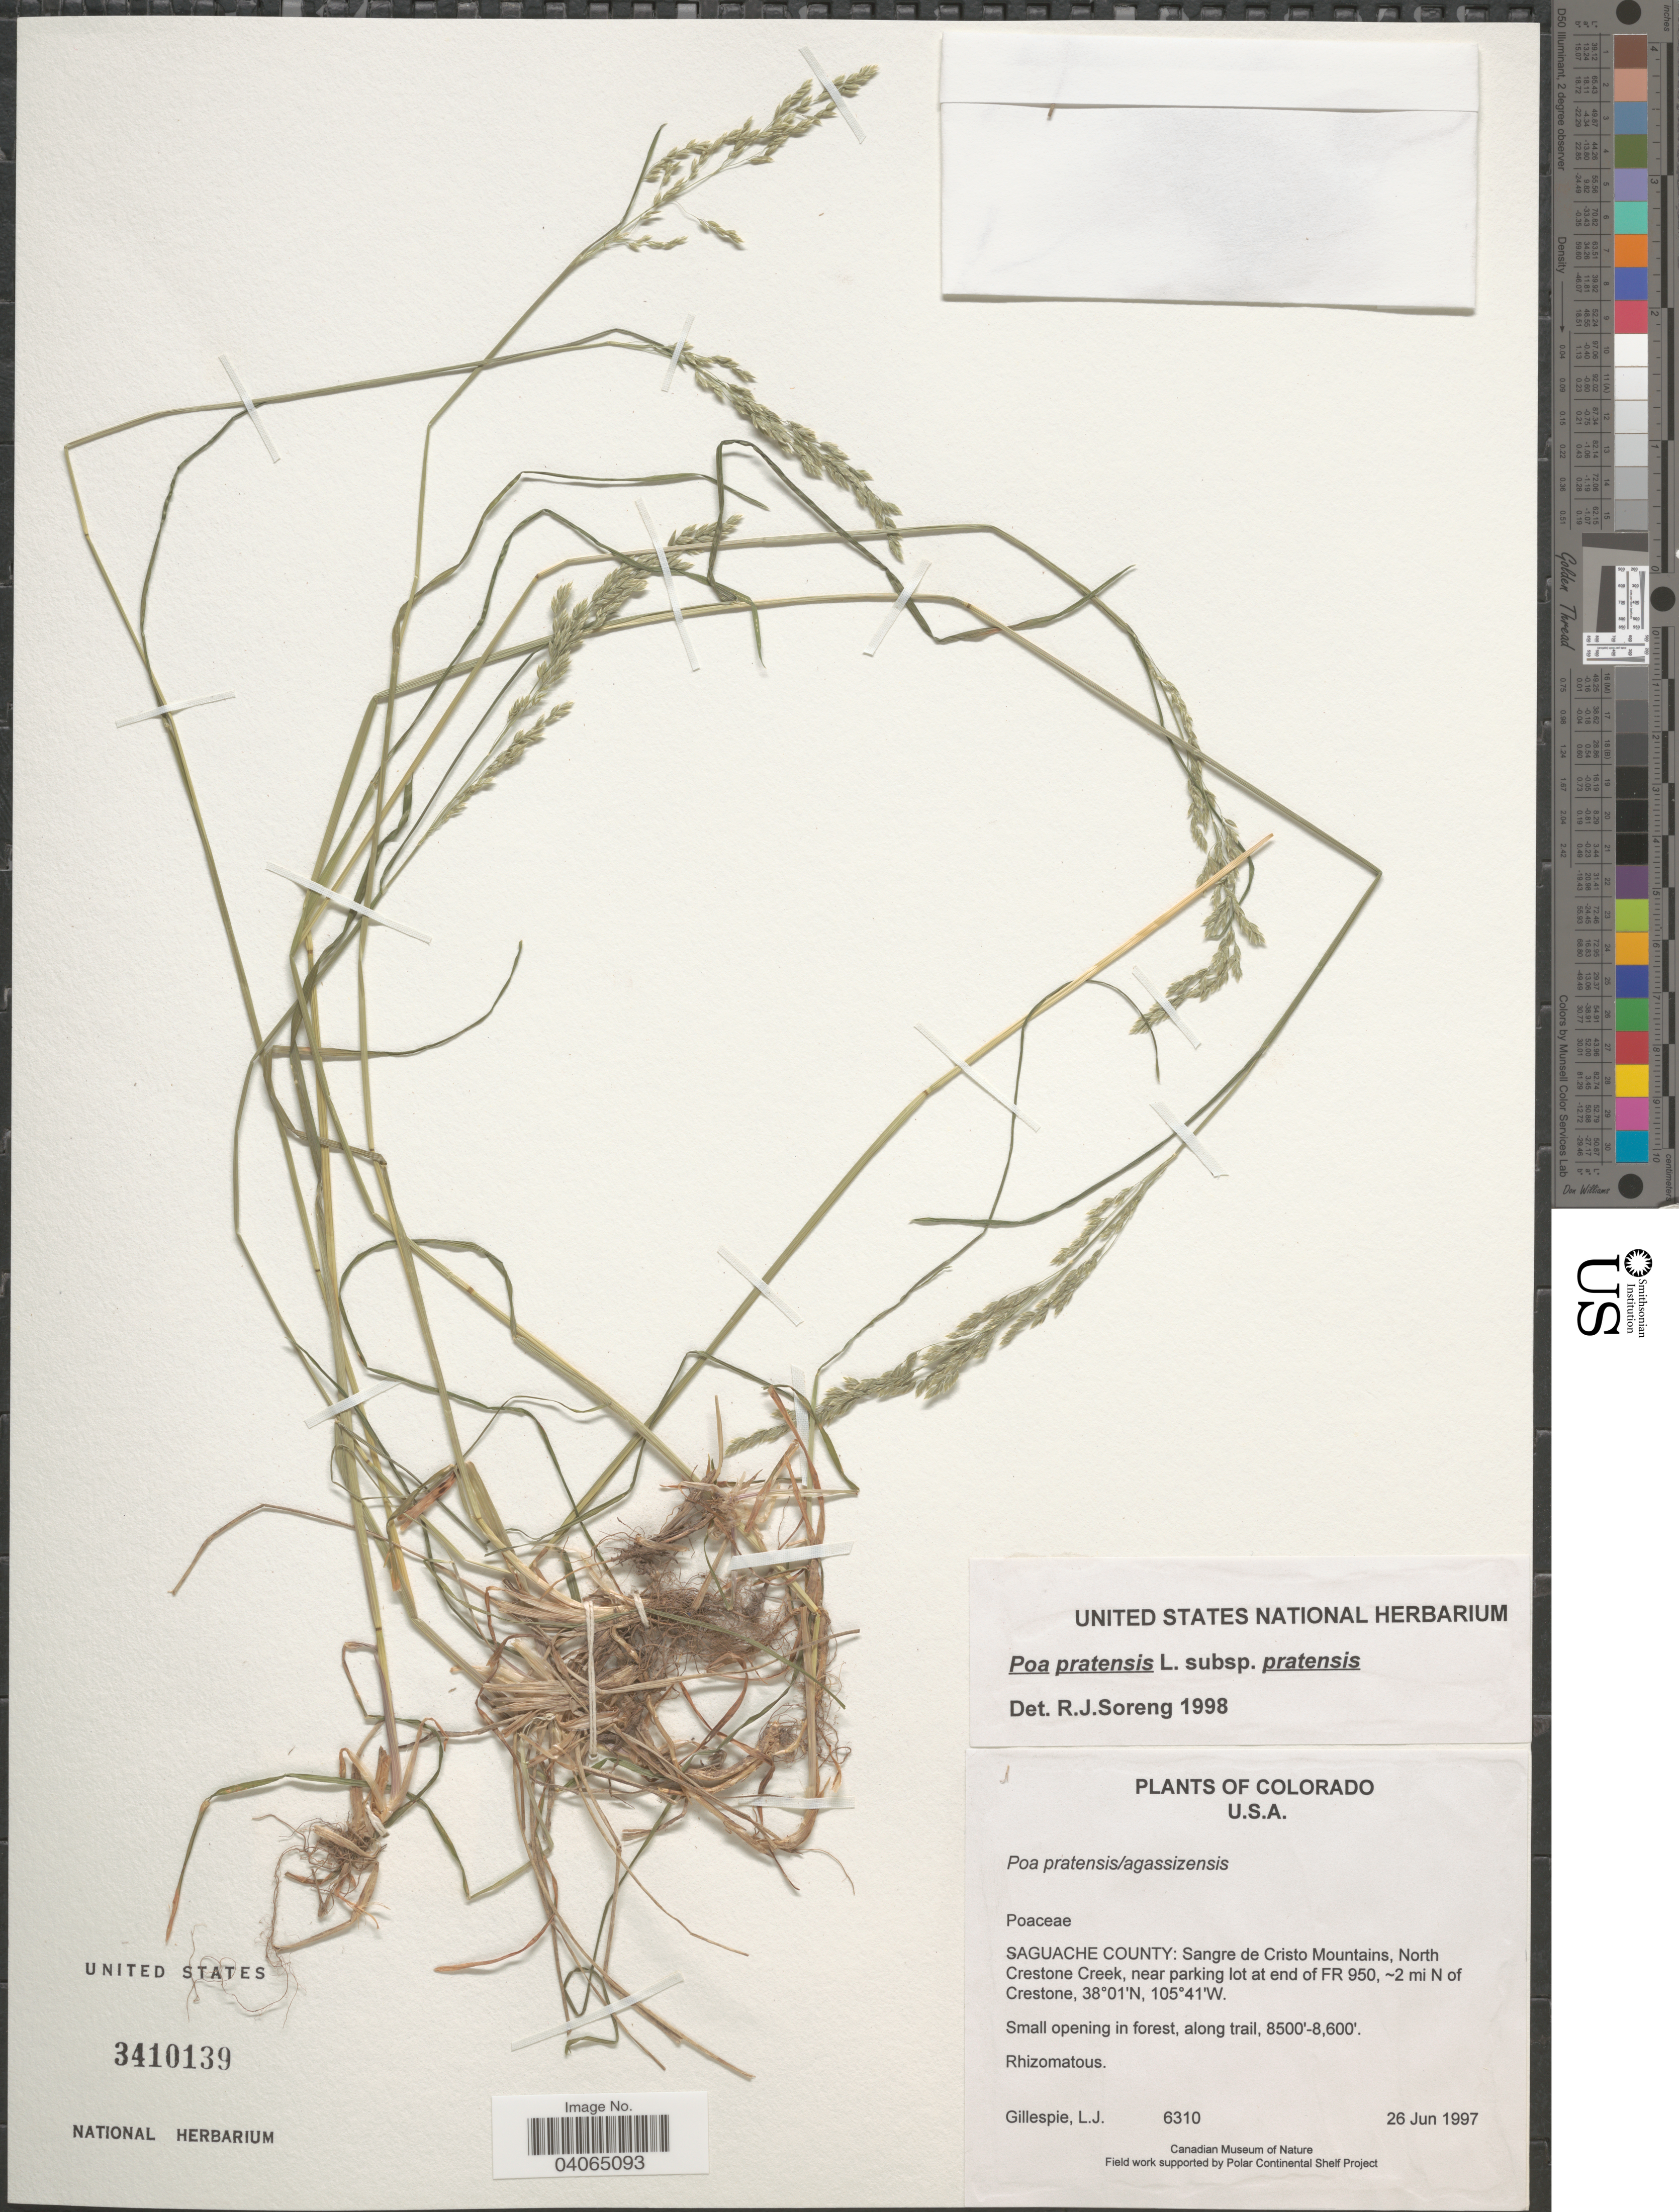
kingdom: Plantae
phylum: Tracheophyta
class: Liliopsida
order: Poales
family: Poaceae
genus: Poa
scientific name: Poa pratensis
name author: L.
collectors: L. Gillespie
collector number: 6310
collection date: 1997-06-26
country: United States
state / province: Colorado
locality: Saguache County: Sangre de Cristo Mountains, North Crestone Creek, near parking lot at end of FR 950, ~2 mi N of Crestone.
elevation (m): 2591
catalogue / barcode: US 3410139